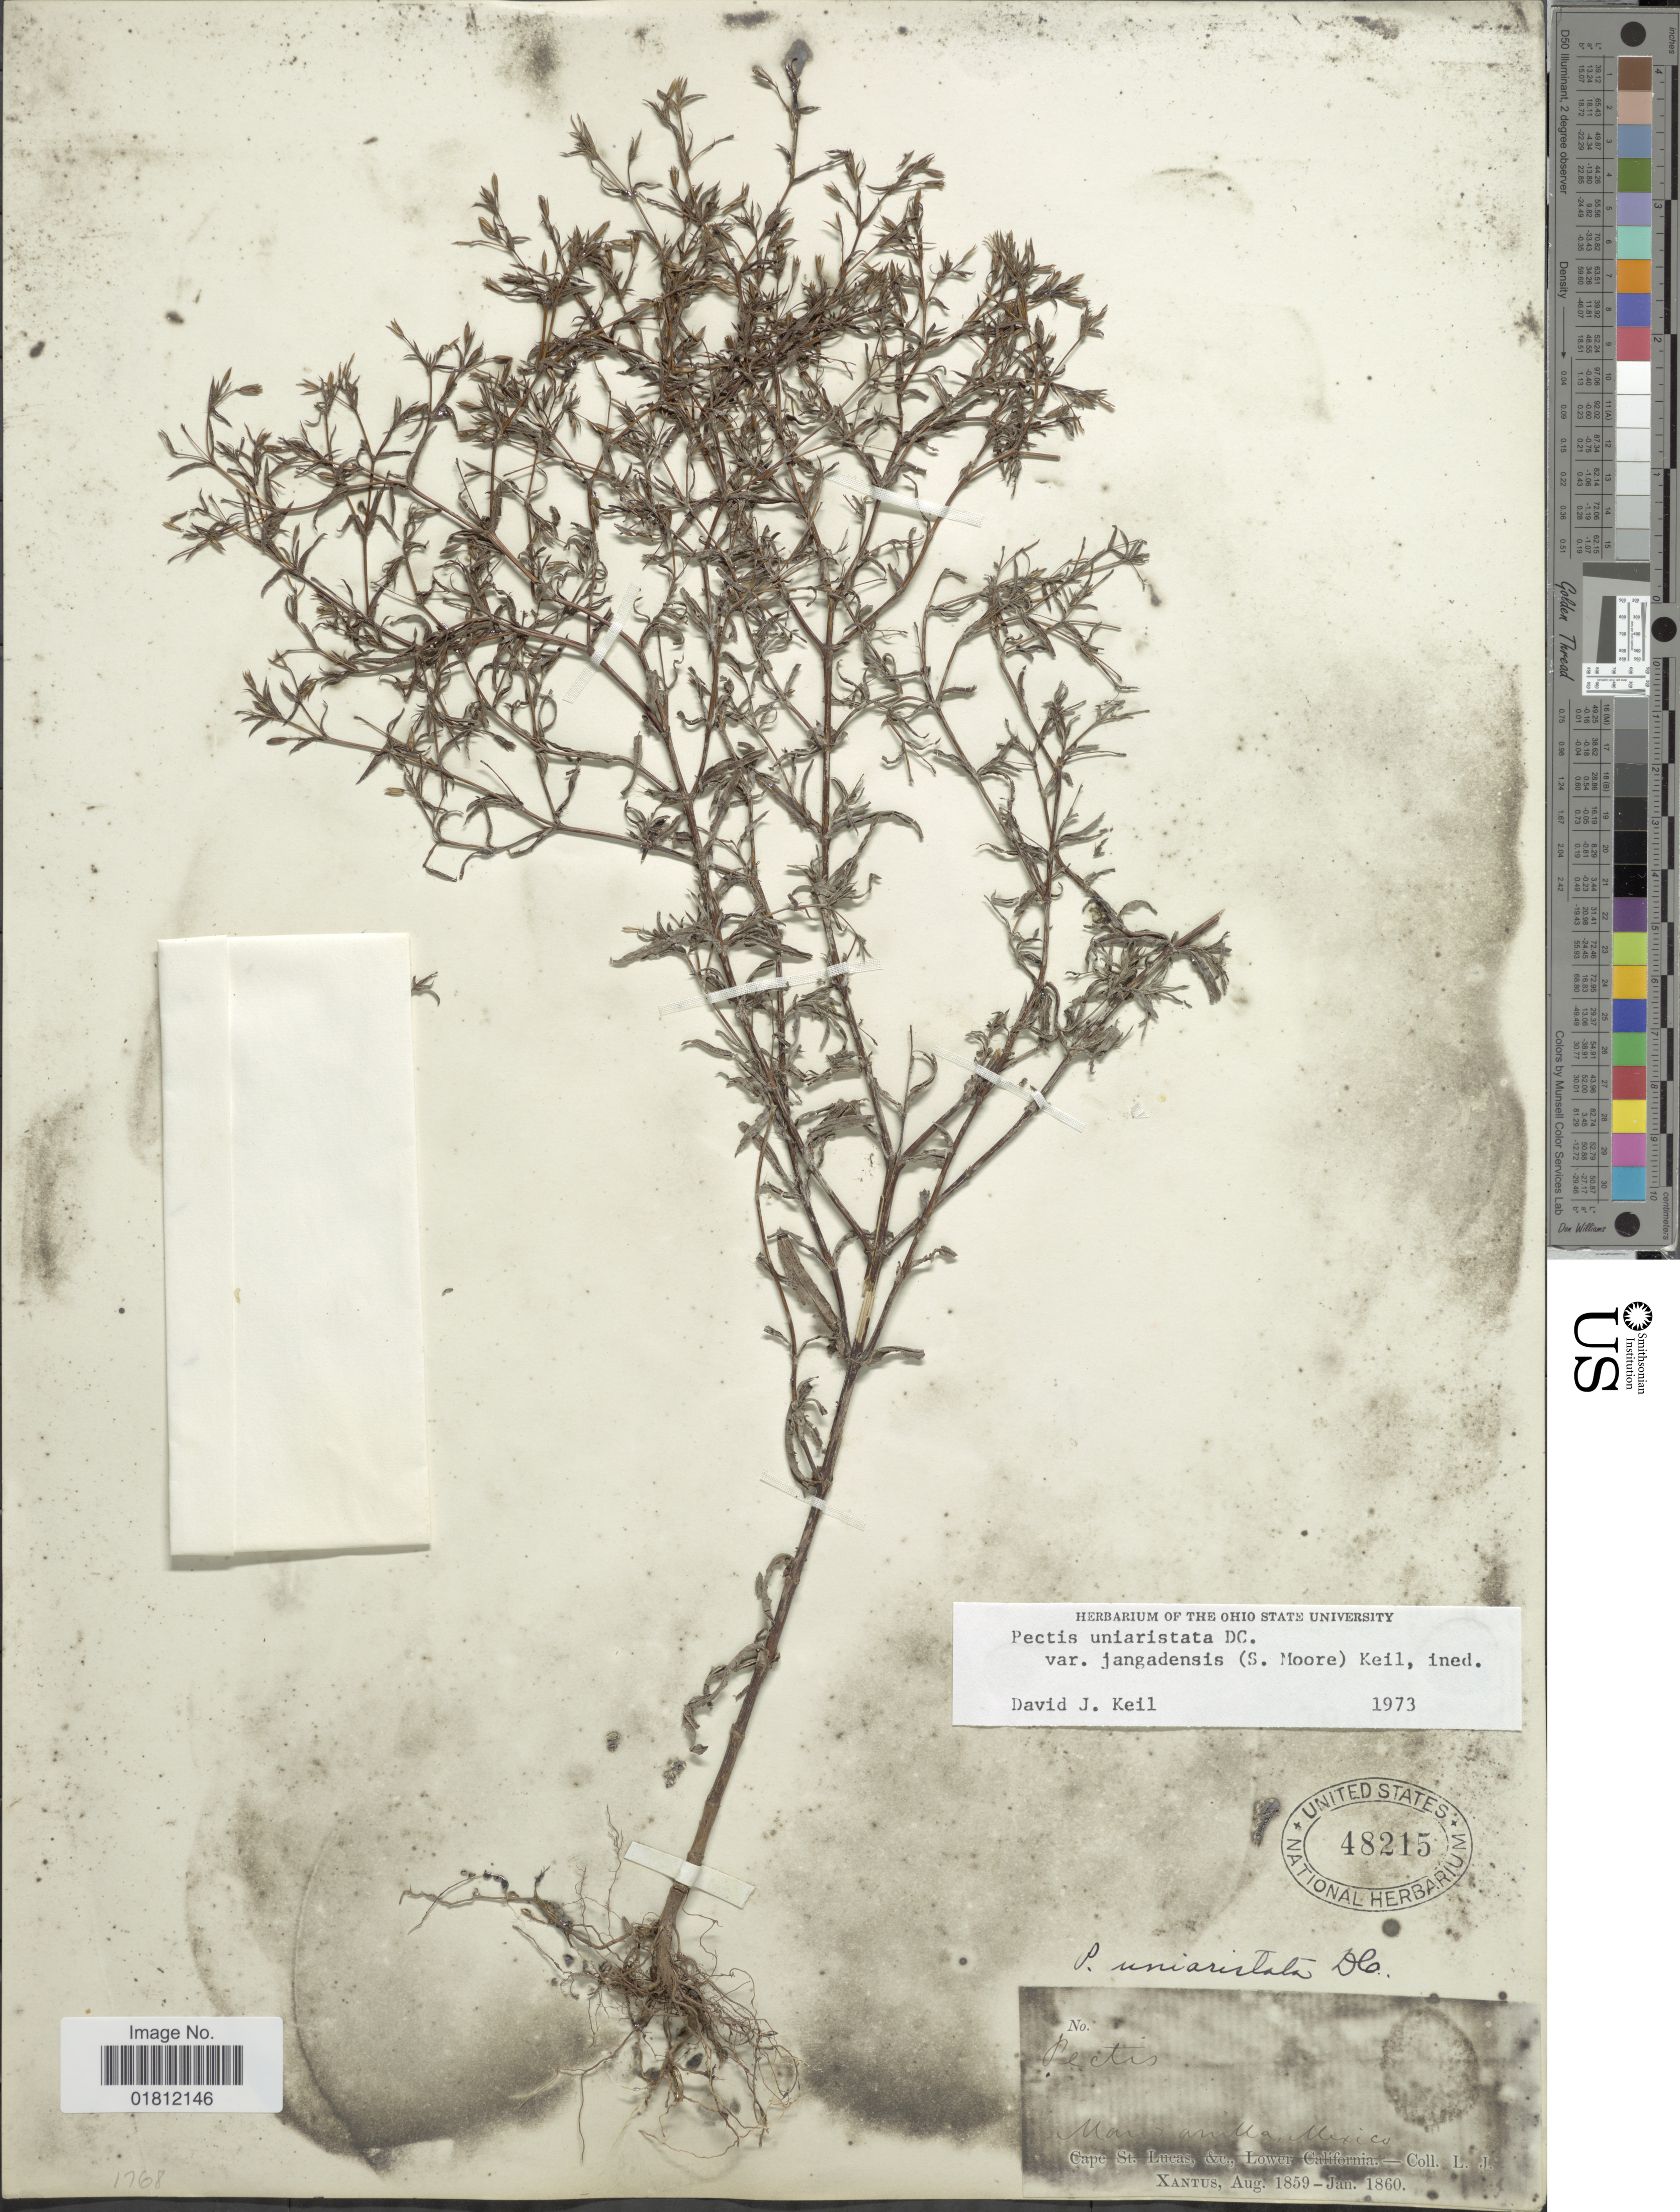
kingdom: Plantae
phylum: Tracheophyta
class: Magnoliopsida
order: Asterales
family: Asteraceae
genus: Pectis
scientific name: Pectis uniaristata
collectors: L. J. Xantus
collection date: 1859-08/1860-01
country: Mexico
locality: Manzanilla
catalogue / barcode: US 48215